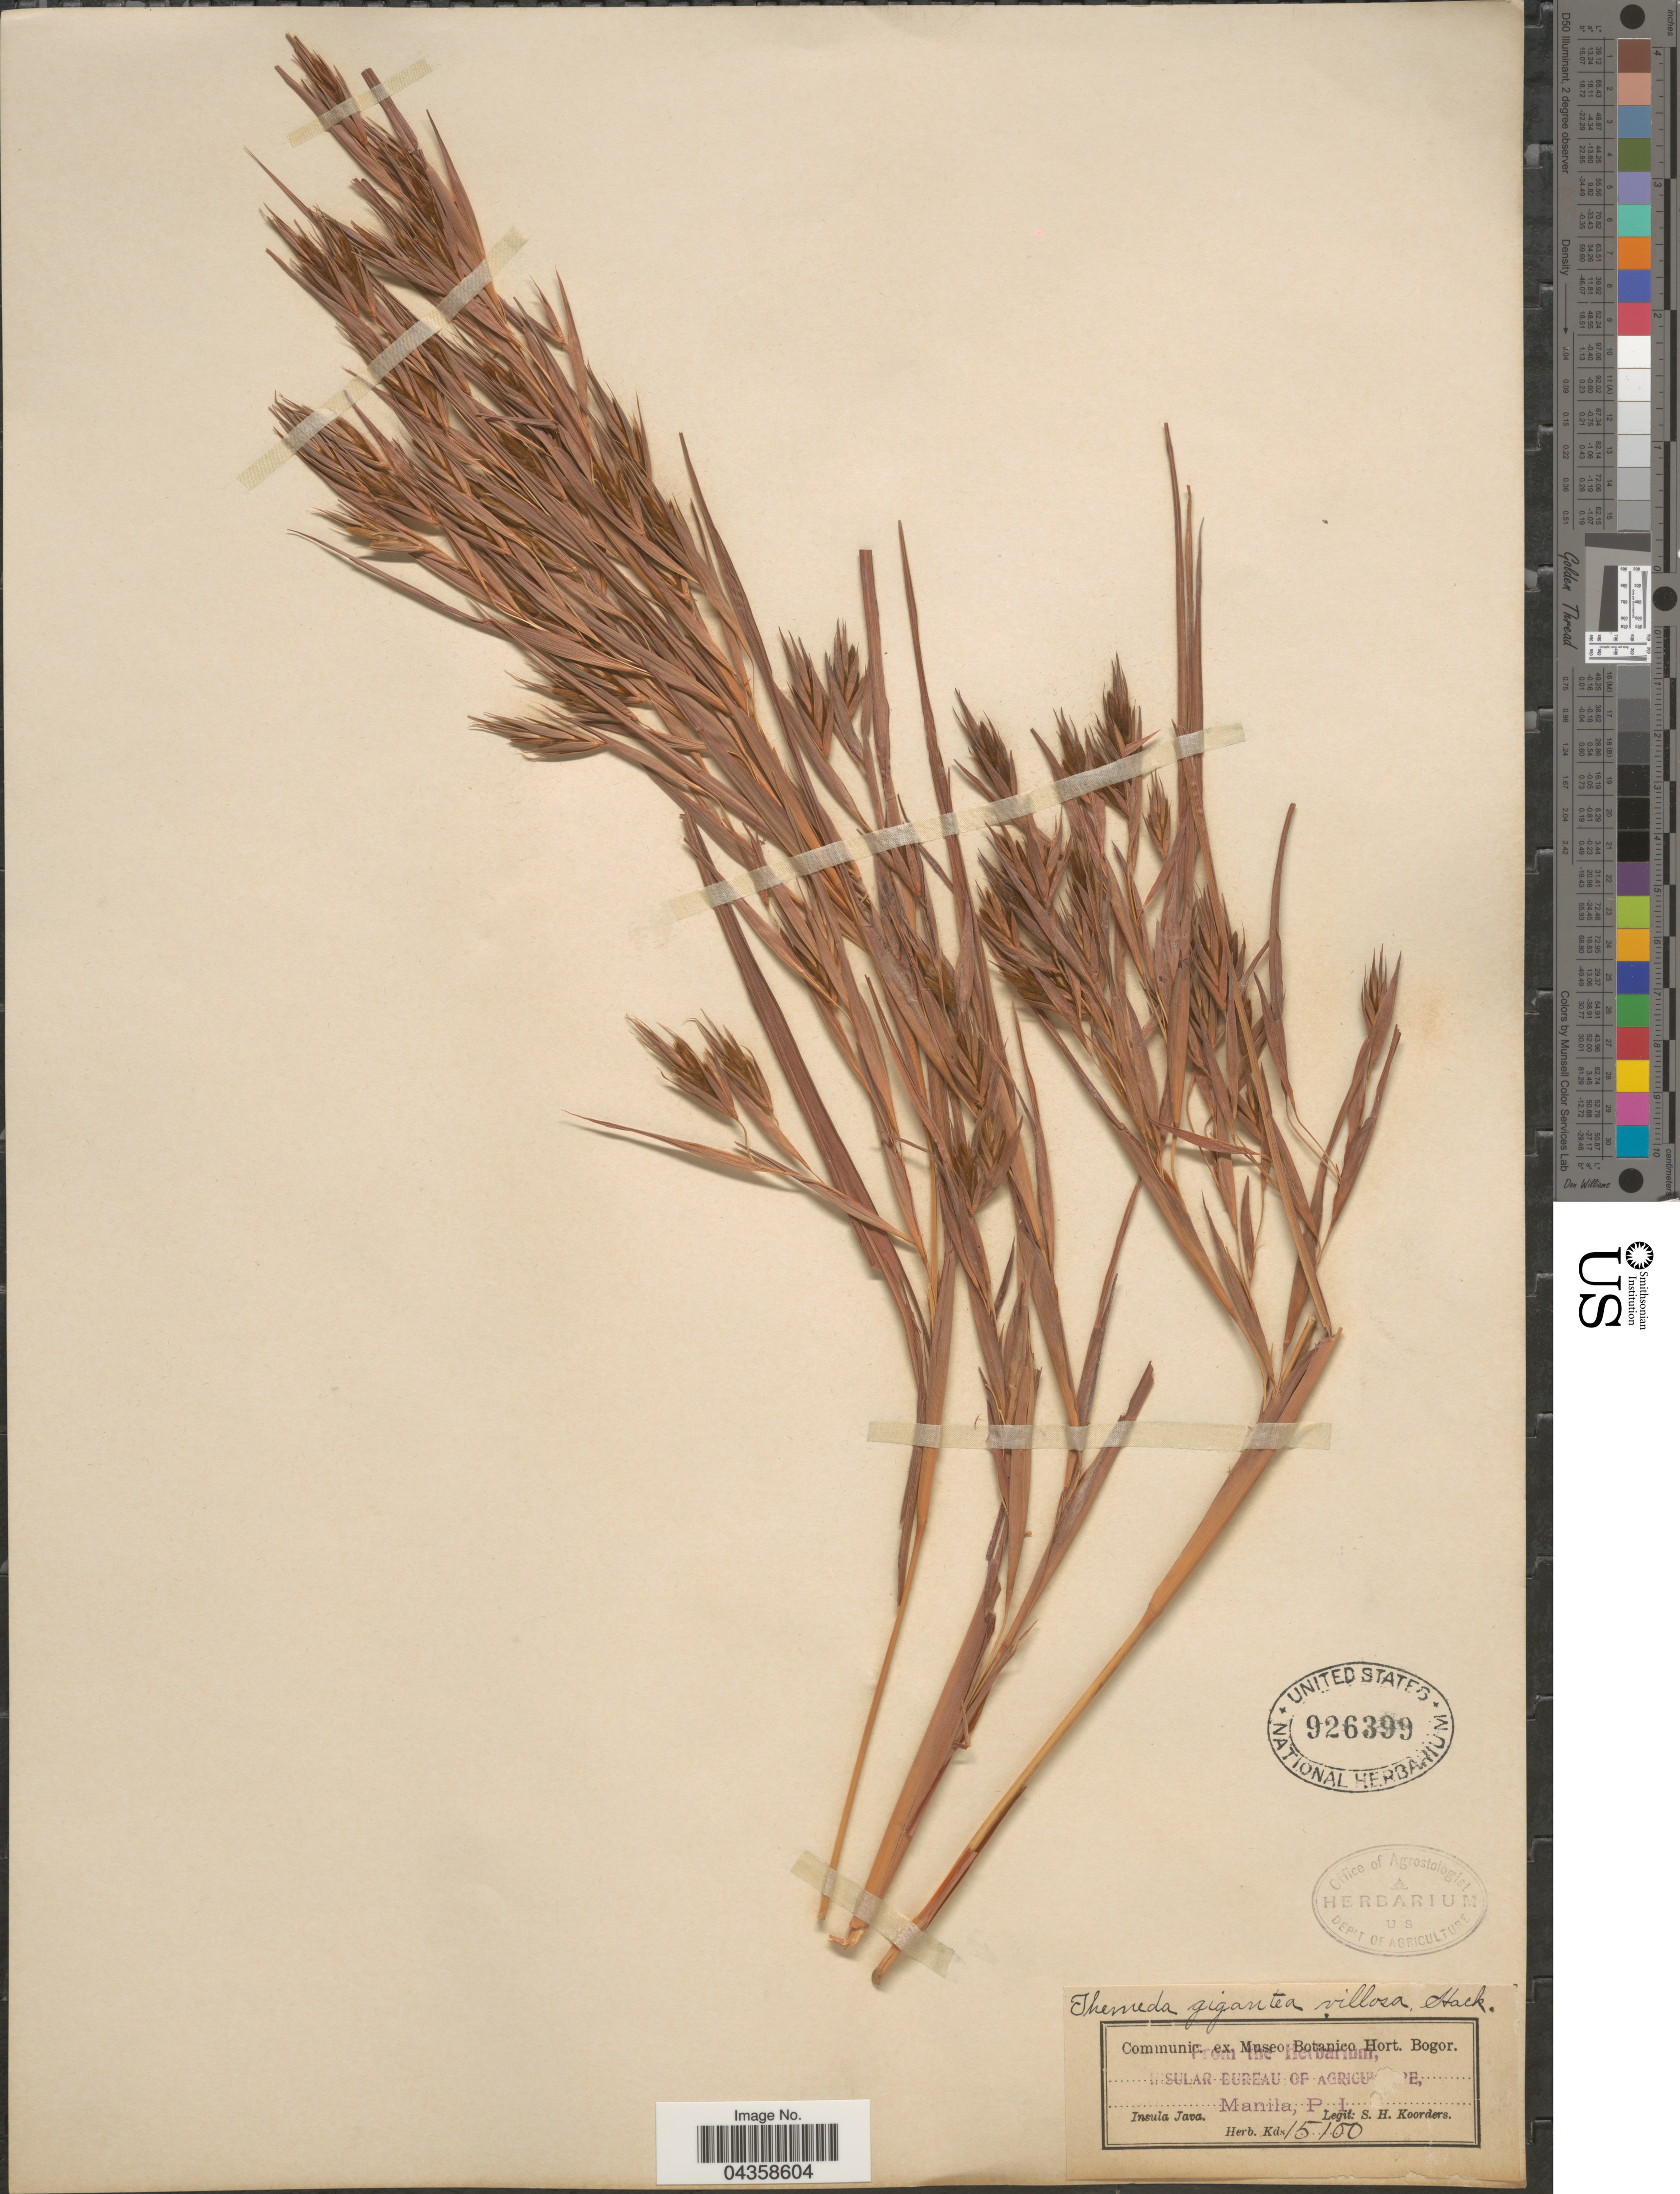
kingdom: Plantae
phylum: Tracheophyta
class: Liliopsida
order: Poales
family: Poaceae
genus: Themeda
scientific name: Themeda villosa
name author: (Lam.) A. Camus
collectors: S. H. Koorders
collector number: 15100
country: Indonesia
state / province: Java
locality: Insula Java.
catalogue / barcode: US 926399